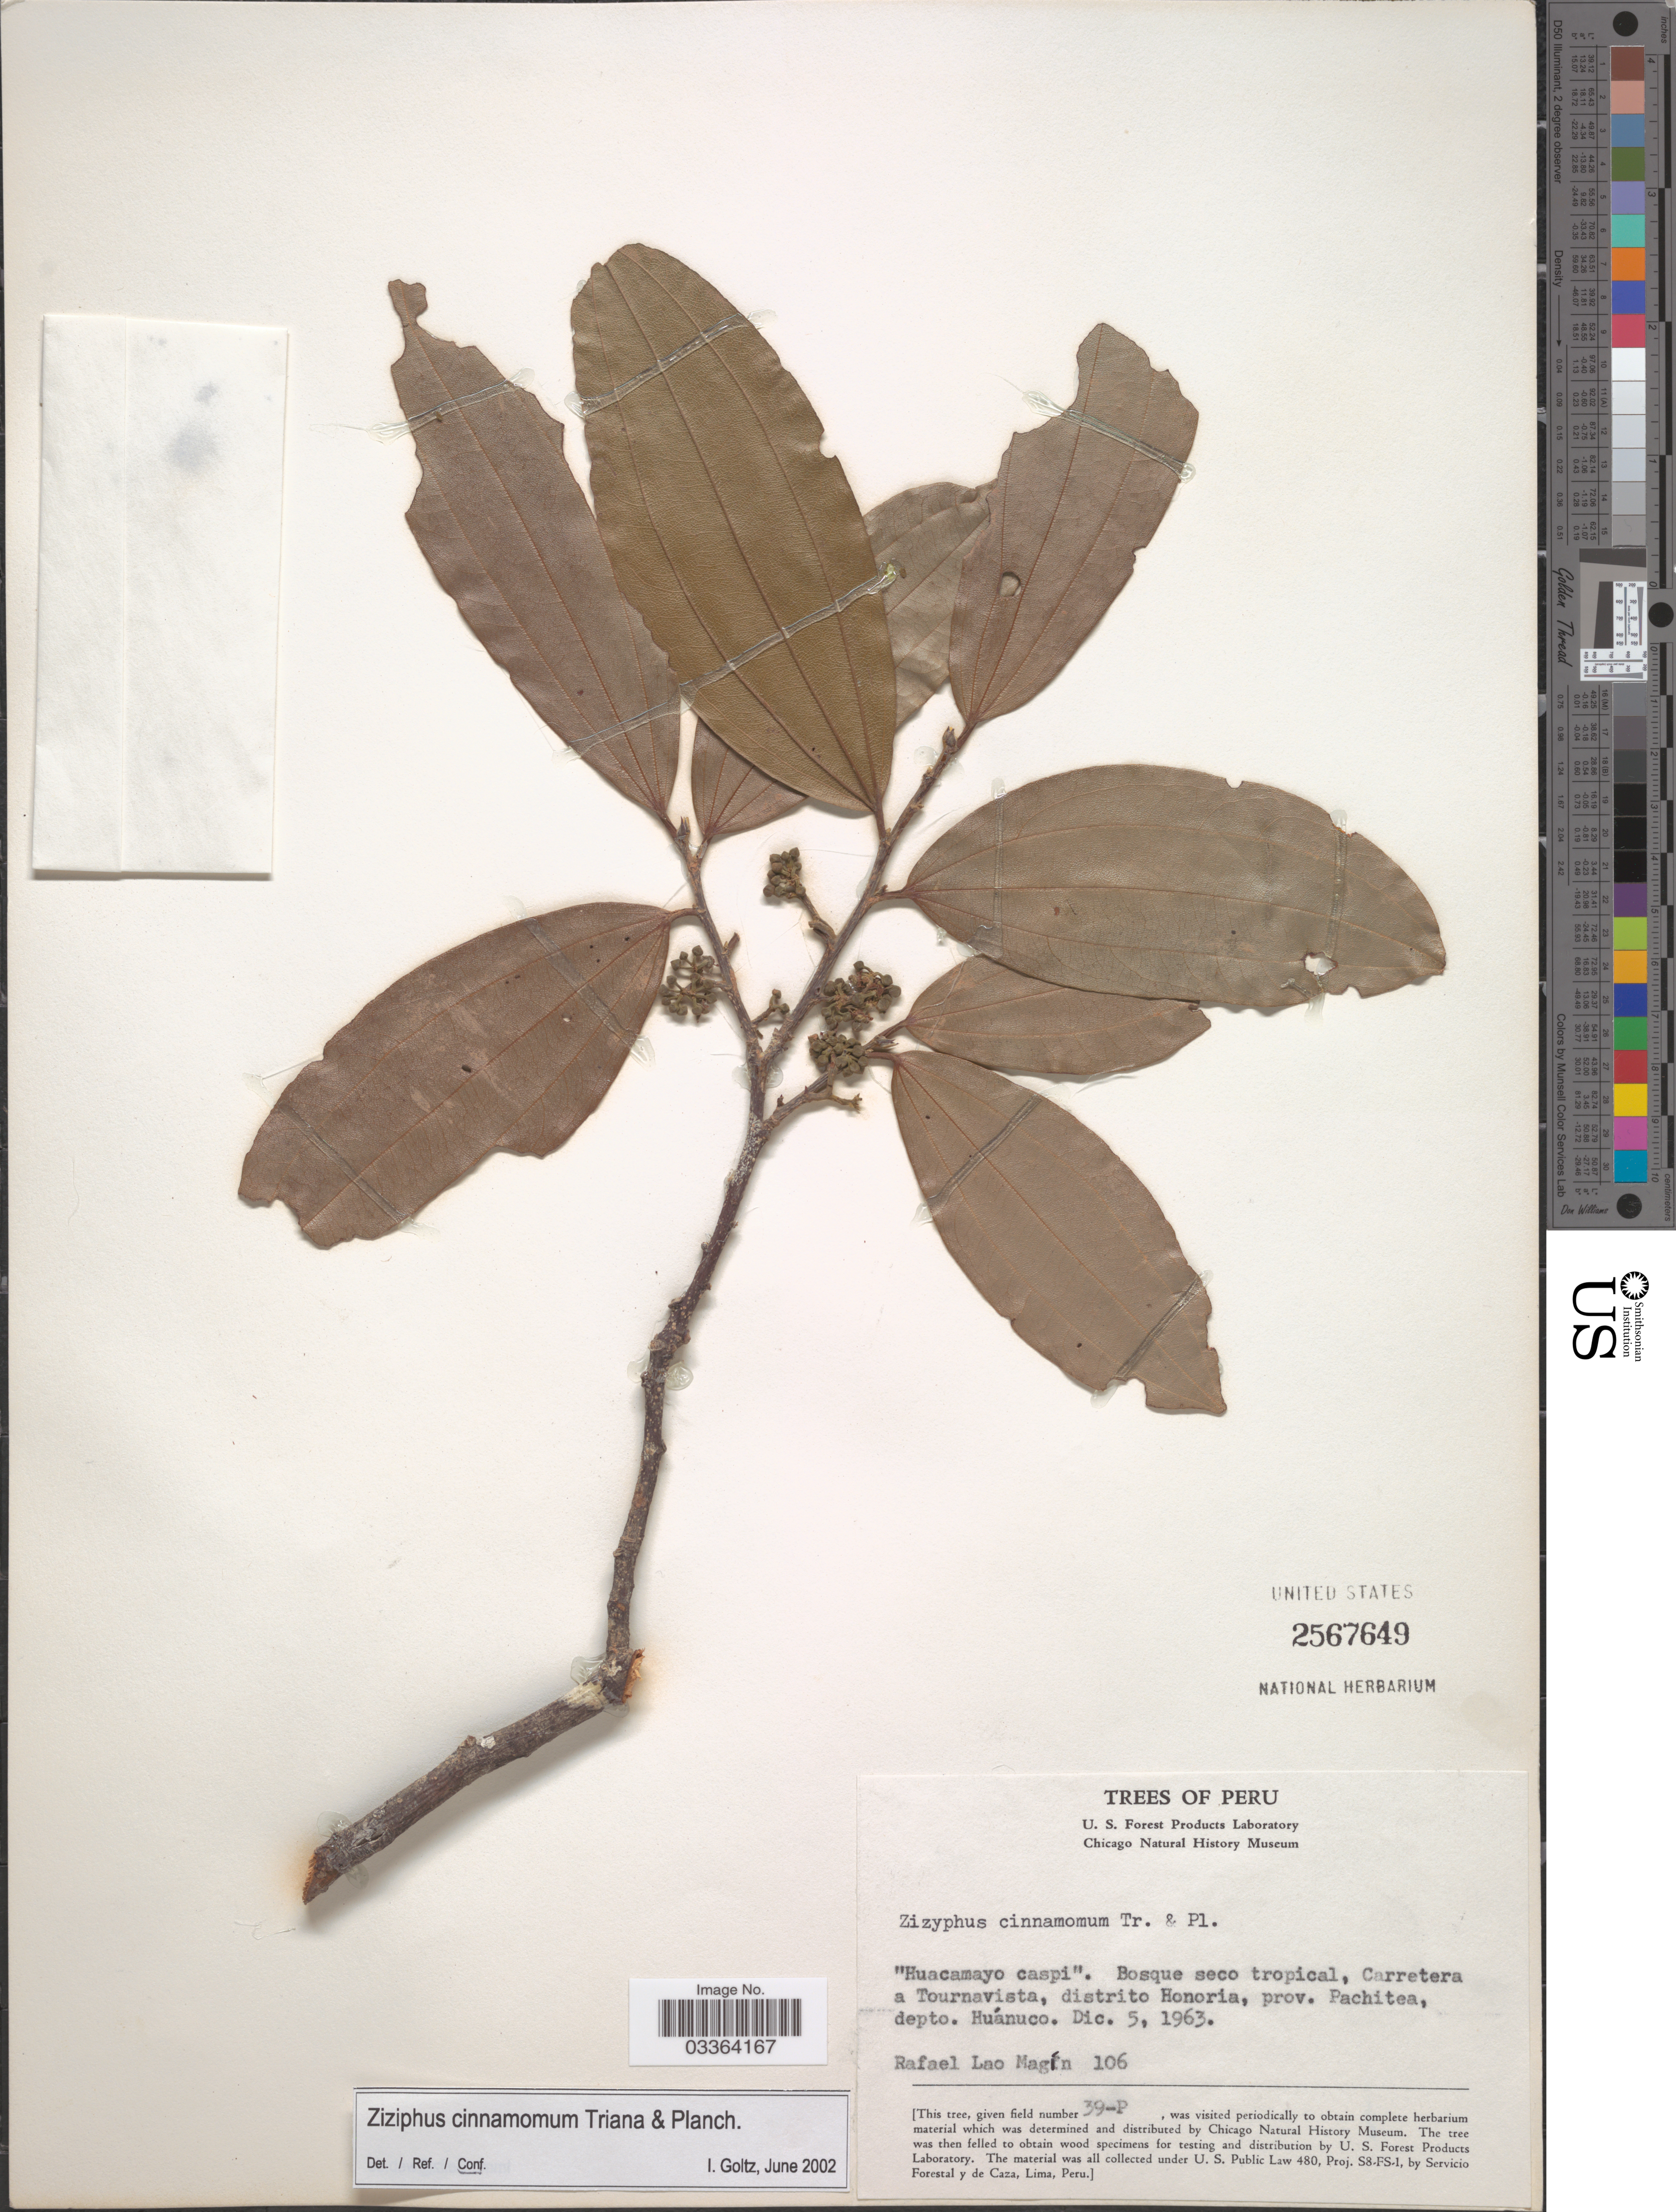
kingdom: Plantae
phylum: Tracheophyta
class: Magnoliopsida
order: Rosales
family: Rhamnaceae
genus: Sarcomphalus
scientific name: Sarcomphalus cinnamomum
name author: (Triana & Planch.) Hauenschild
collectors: R. L. Magin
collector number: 106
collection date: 1963-12-05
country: Peru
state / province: Huánuco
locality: Bosque seco tropical, Carretera a Tournavista, distrito Honoria, prov. Pachitea, depto. Huánuco.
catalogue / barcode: US 2567649